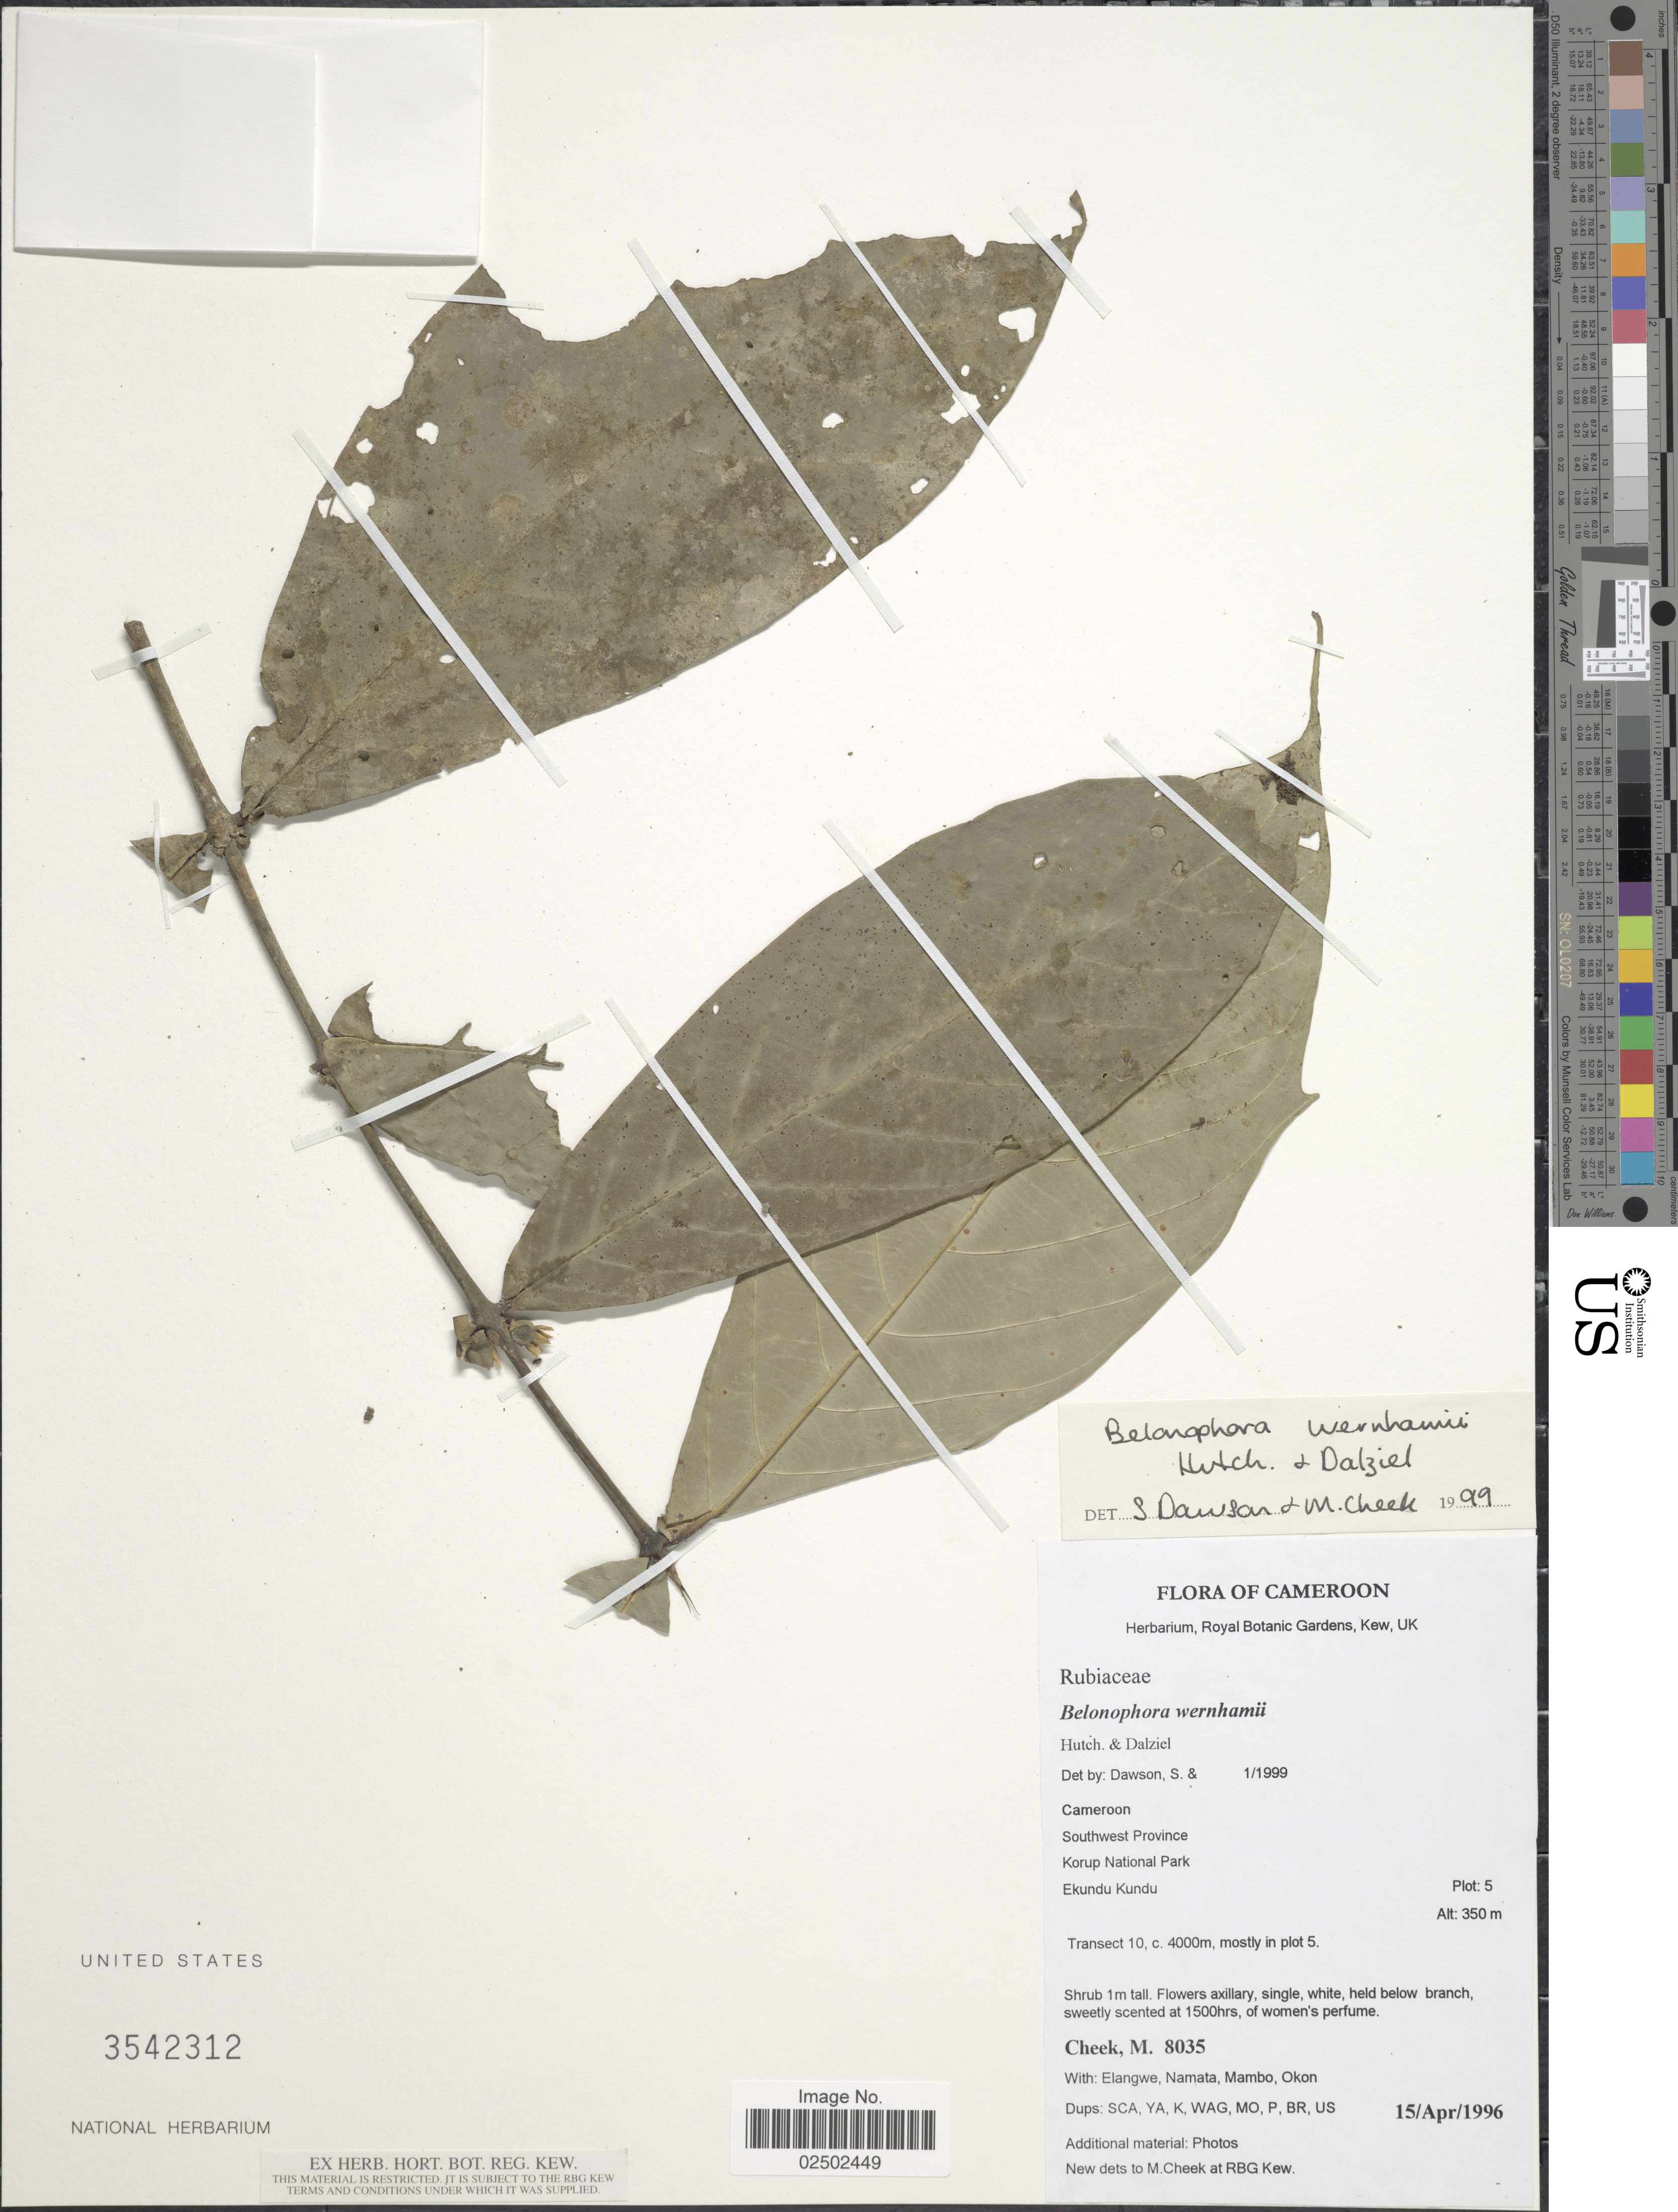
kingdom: Plantae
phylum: Tracheophyta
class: Magnoliopsida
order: Gentianales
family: Rubiaceae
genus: Belonophora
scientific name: Belonophora wernhamii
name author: Hutch. & Dalziel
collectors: M. Cheek, Elangwe, Namata, Mambo & -. Okon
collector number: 8035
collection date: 1996-04-15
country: Cameroon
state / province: Sud-Ouest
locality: Southwest Province. Korup National Park. Ekundu Kundu, Transect 10, mostly in plot 5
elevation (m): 107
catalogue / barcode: US 3542312